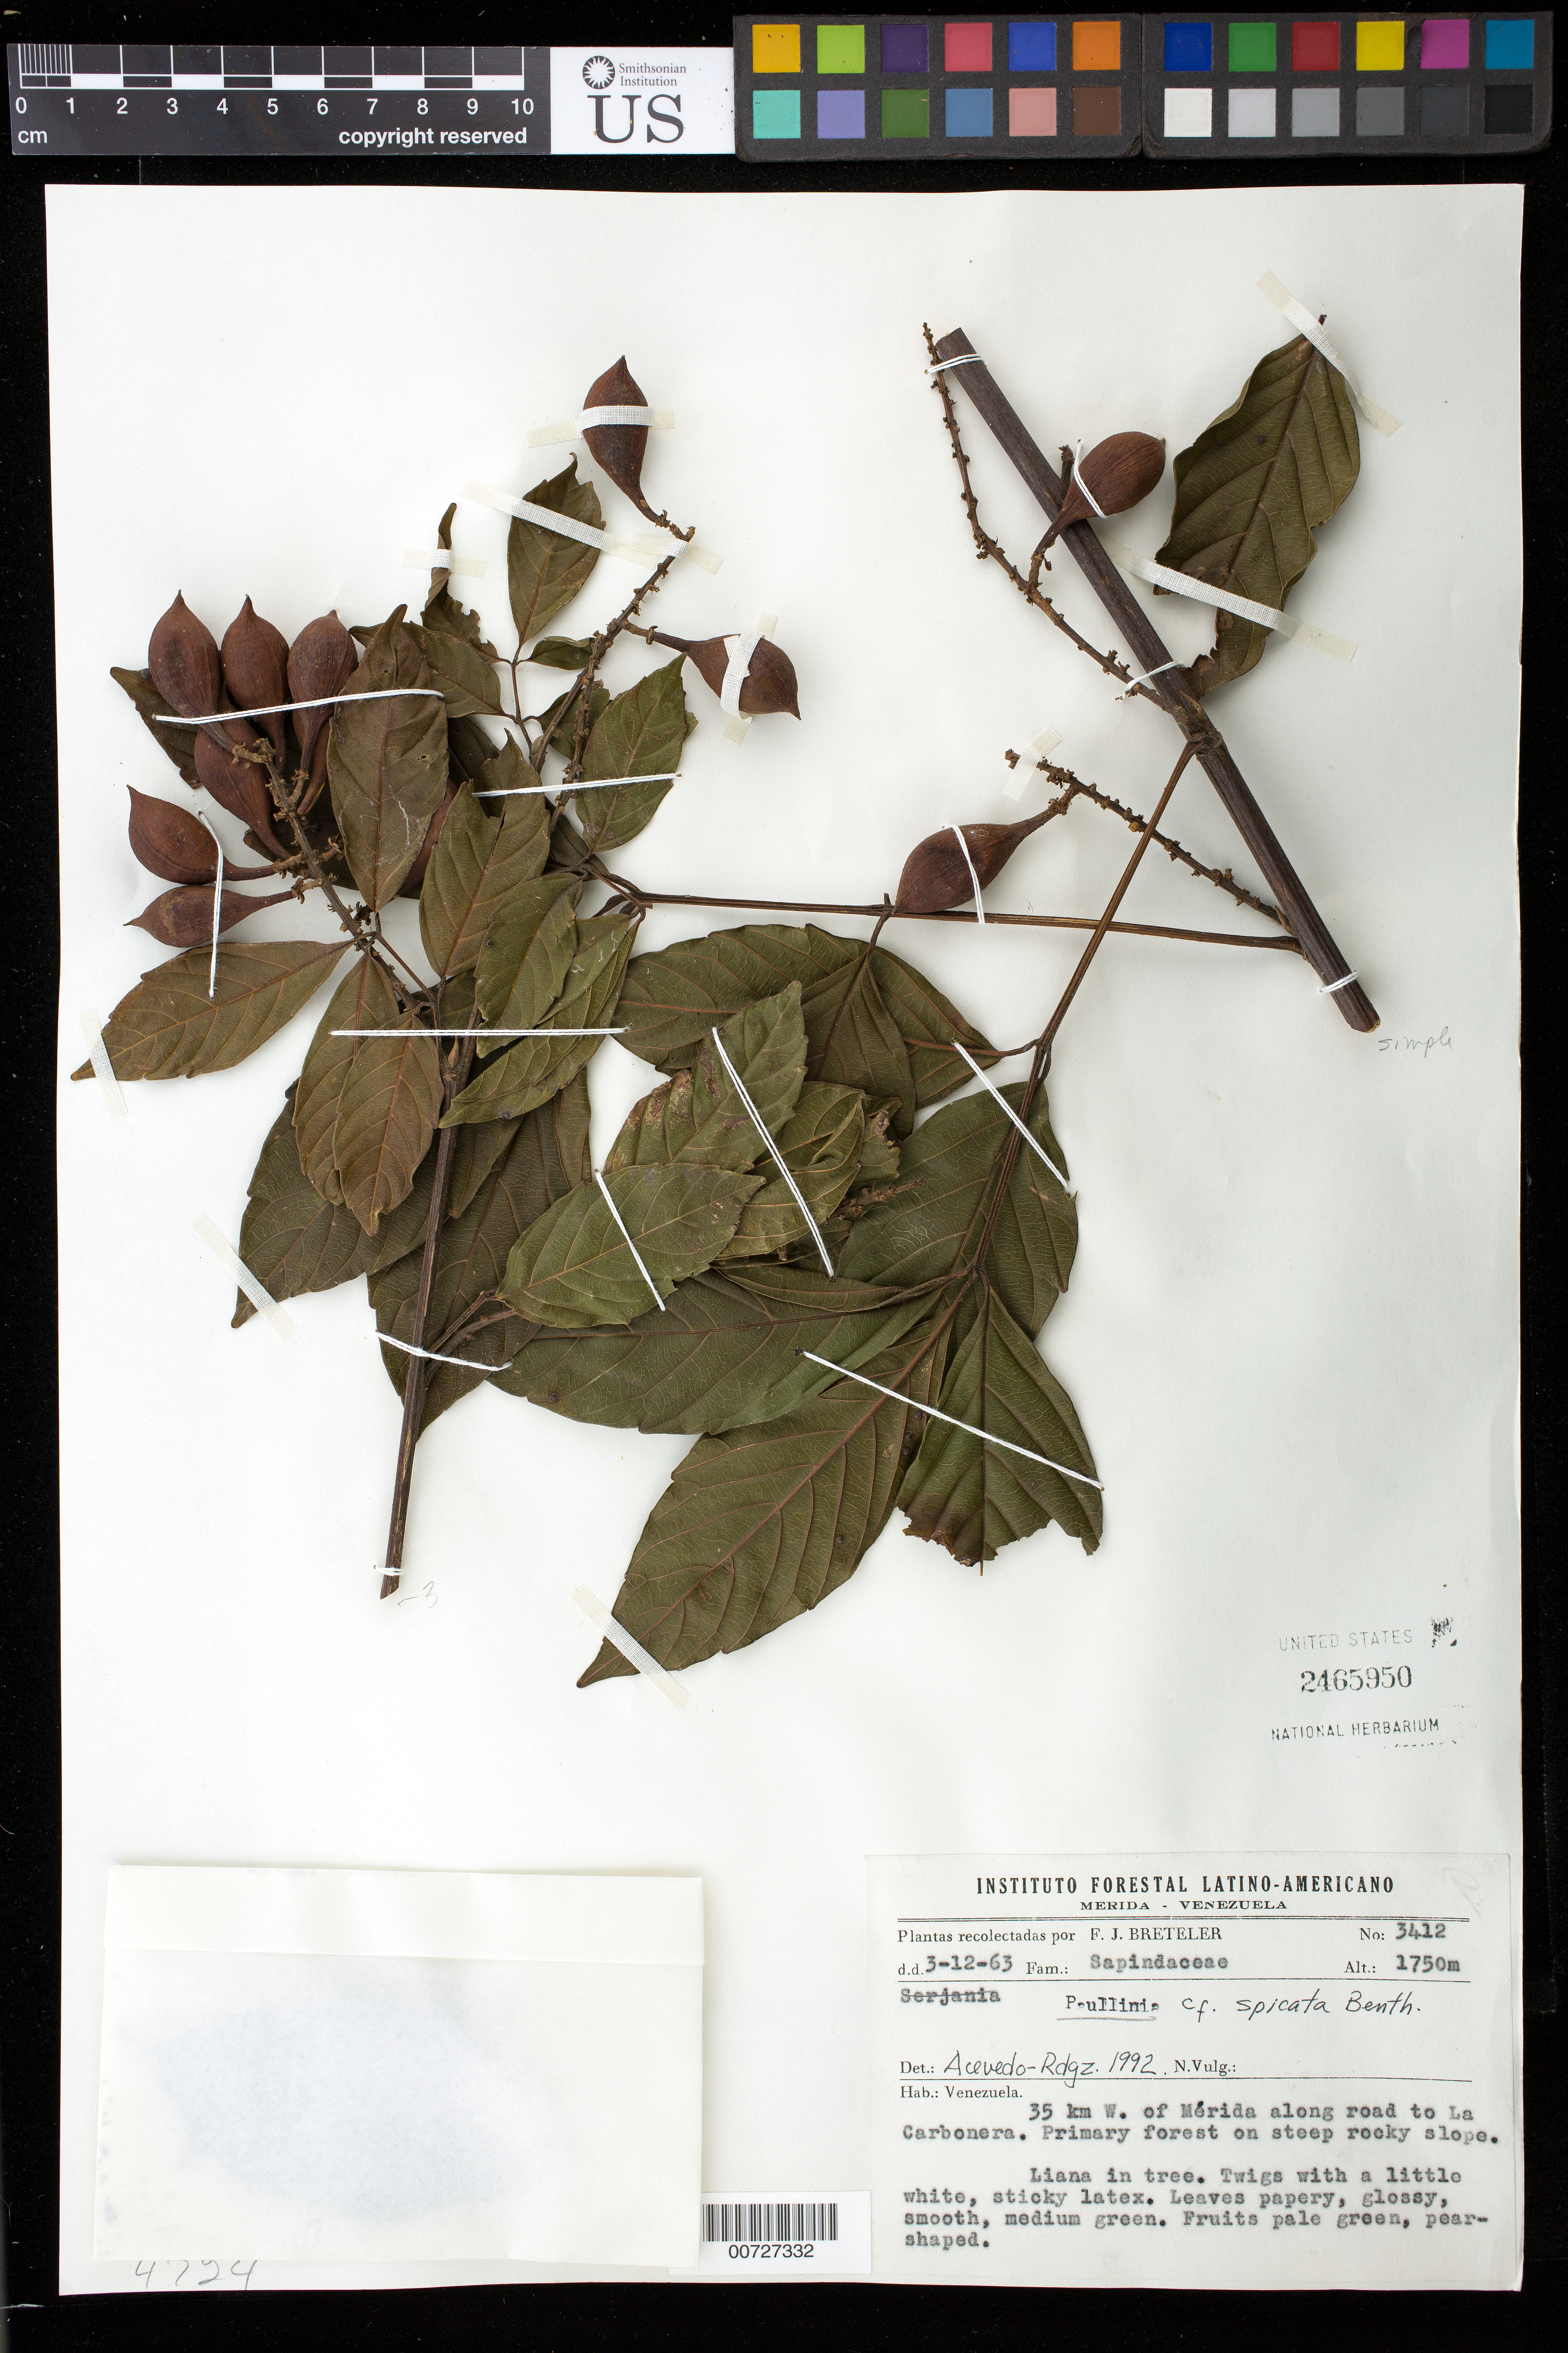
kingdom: Plantae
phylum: Tracheophyta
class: Magnoliopsida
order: Sapindales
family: Sapindaceae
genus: Paullinia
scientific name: Paullinia spicata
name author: Benth.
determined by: Acevedo-Rodríguez, P., (BOT), Smithsonian Institution - National Museum of Natural History (UNITED STATES)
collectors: F. J. Breteler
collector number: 3412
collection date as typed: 03 Dec 1963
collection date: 1963-12-03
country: Venezuela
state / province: Mérida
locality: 35 km W of Mérida along road to La Carbonera.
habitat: Primary forest on steep rocky slope.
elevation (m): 1750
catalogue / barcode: US 2465950